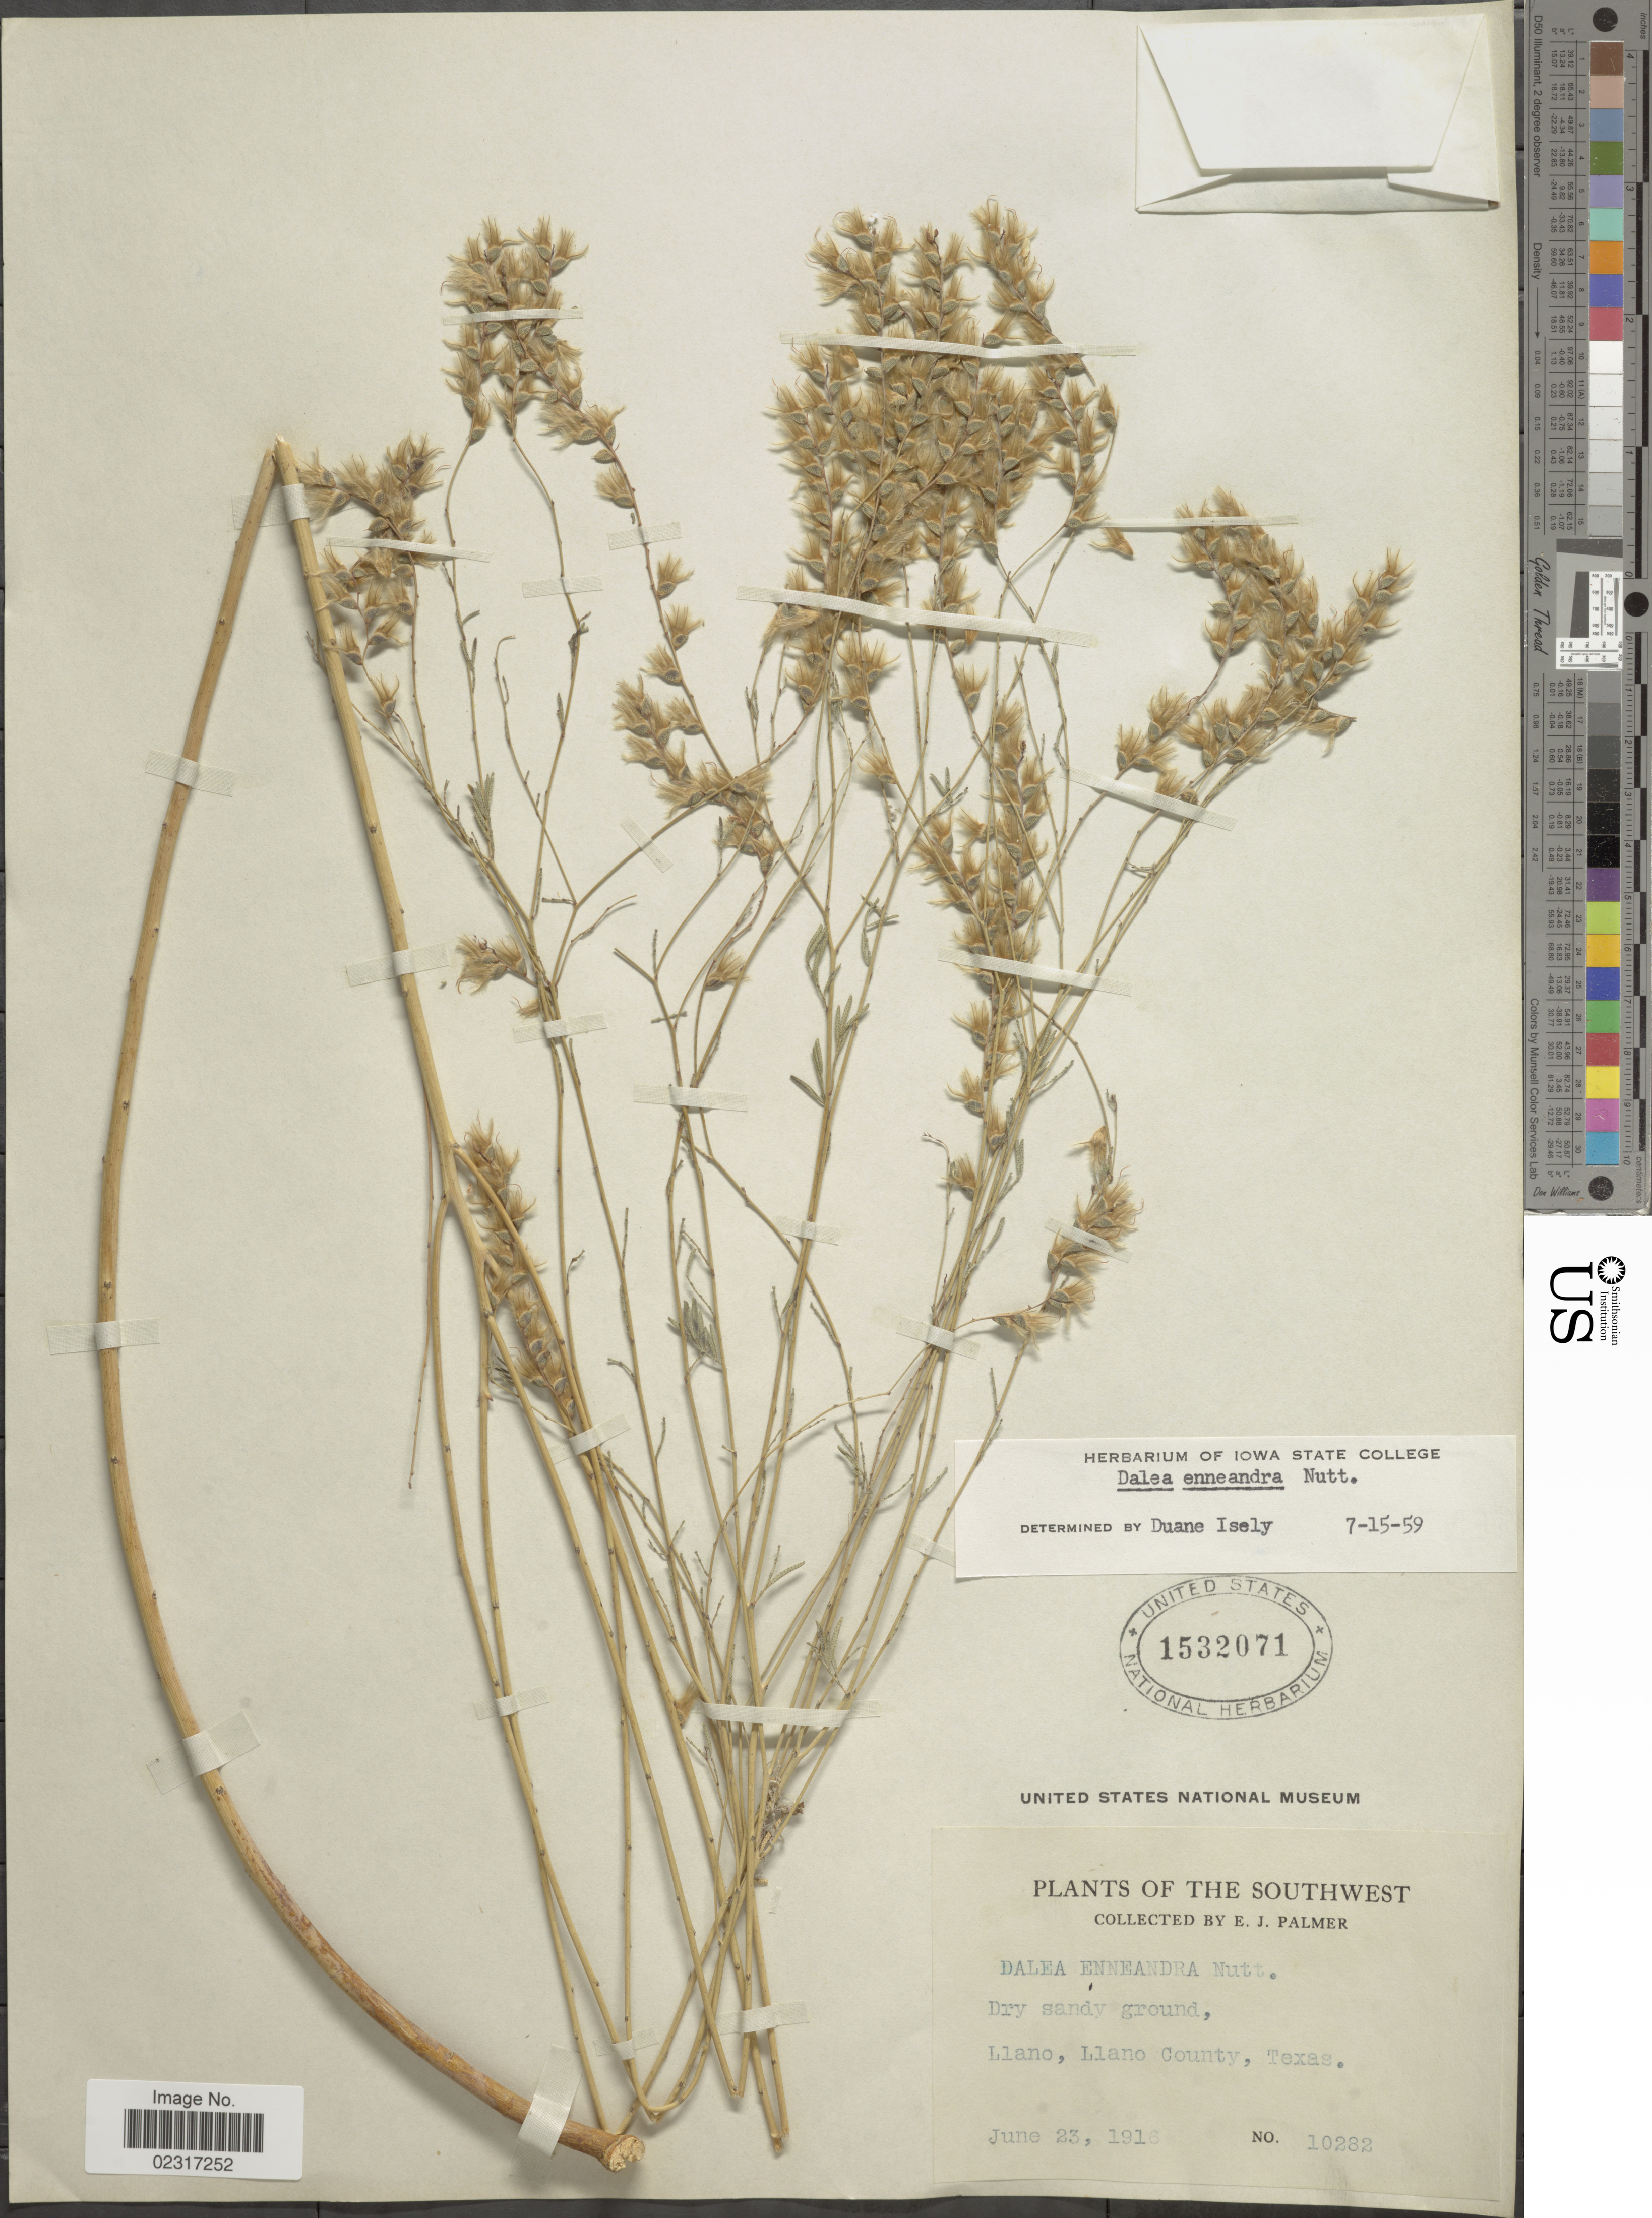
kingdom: Plantae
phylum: Tracheophyta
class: Magnoliopsida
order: Fabales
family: Fabaceae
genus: Dalea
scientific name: Dalea enneandra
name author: Nutt.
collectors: E. J. Palmer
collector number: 10282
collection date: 1916-06-23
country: United States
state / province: Texas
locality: Southwest, Llano, Llano County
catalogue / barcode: US 1532071